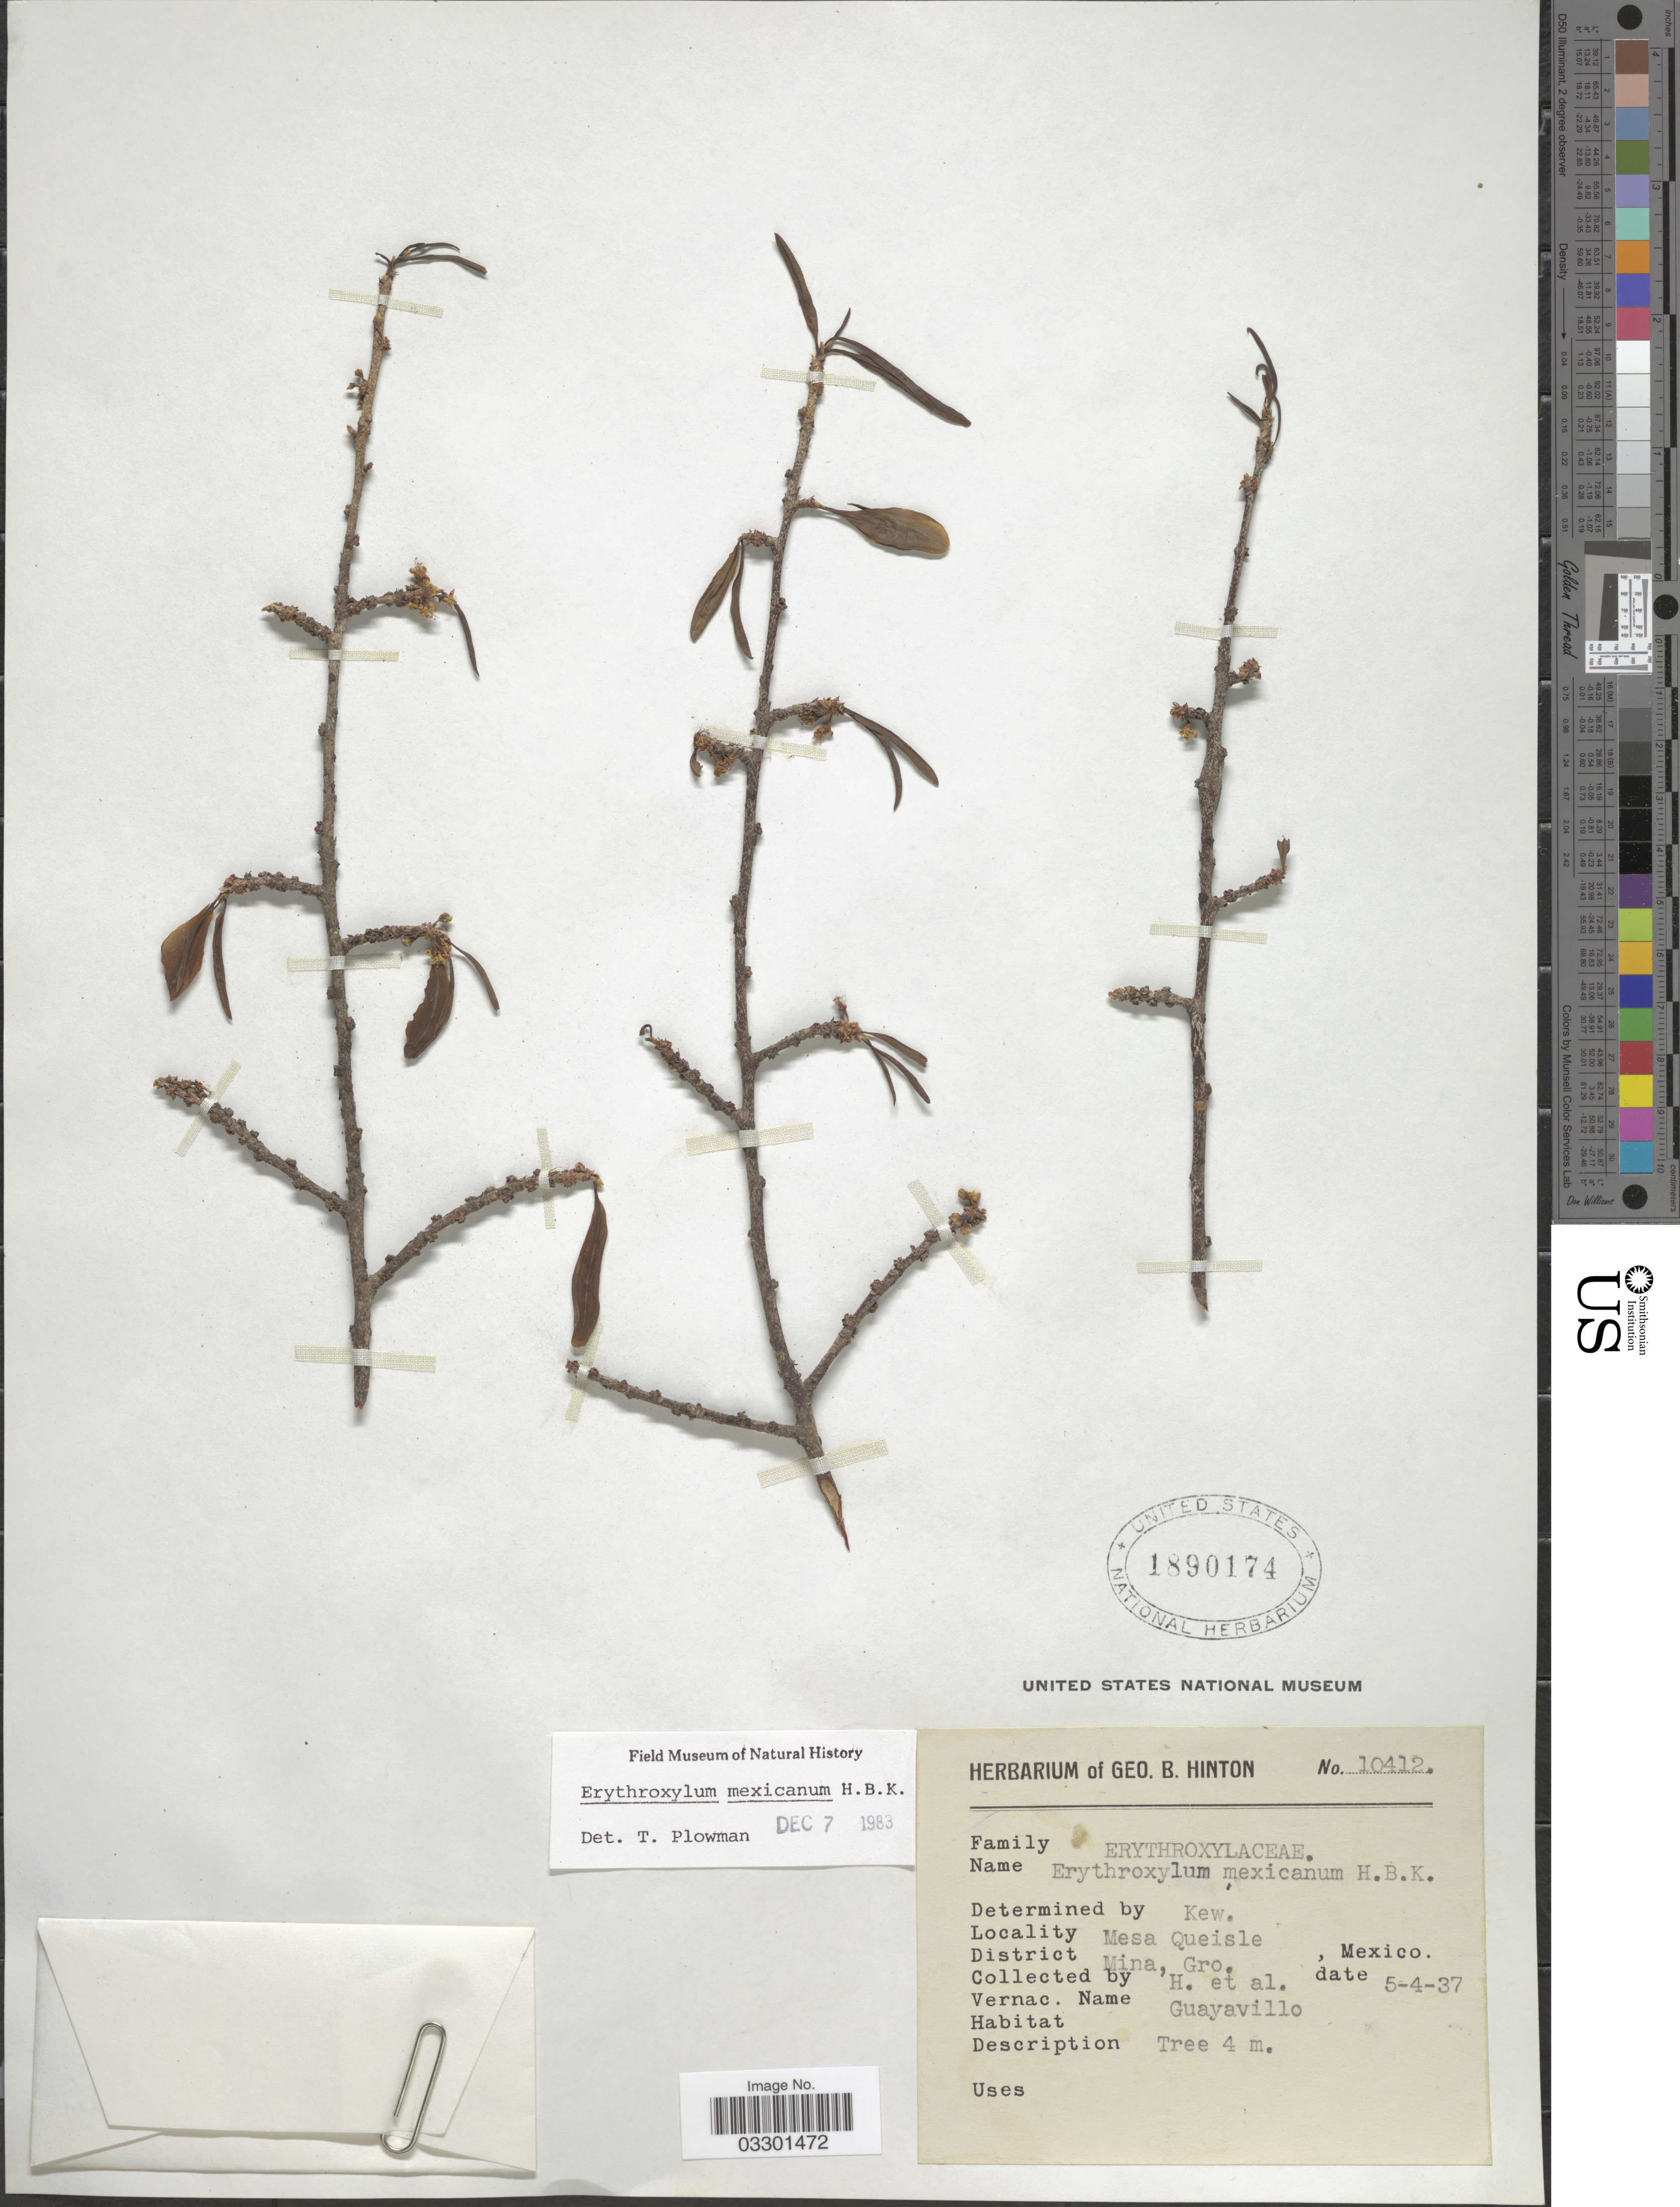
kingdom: Plantae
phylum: Tracheophyta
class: Magnoliopsida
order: Malpighiales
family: Erythroxylaceae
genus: Erythroxylum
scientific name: Erythroxylum mexicanum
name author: Kunth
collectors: G. B. Hinton & et al.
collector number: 10412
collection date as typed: Transcribed d/m/y: 5/4/37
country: Mexico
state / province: Guerrero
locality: Mesa Queisle. District Mina.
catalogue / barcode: US 1890174